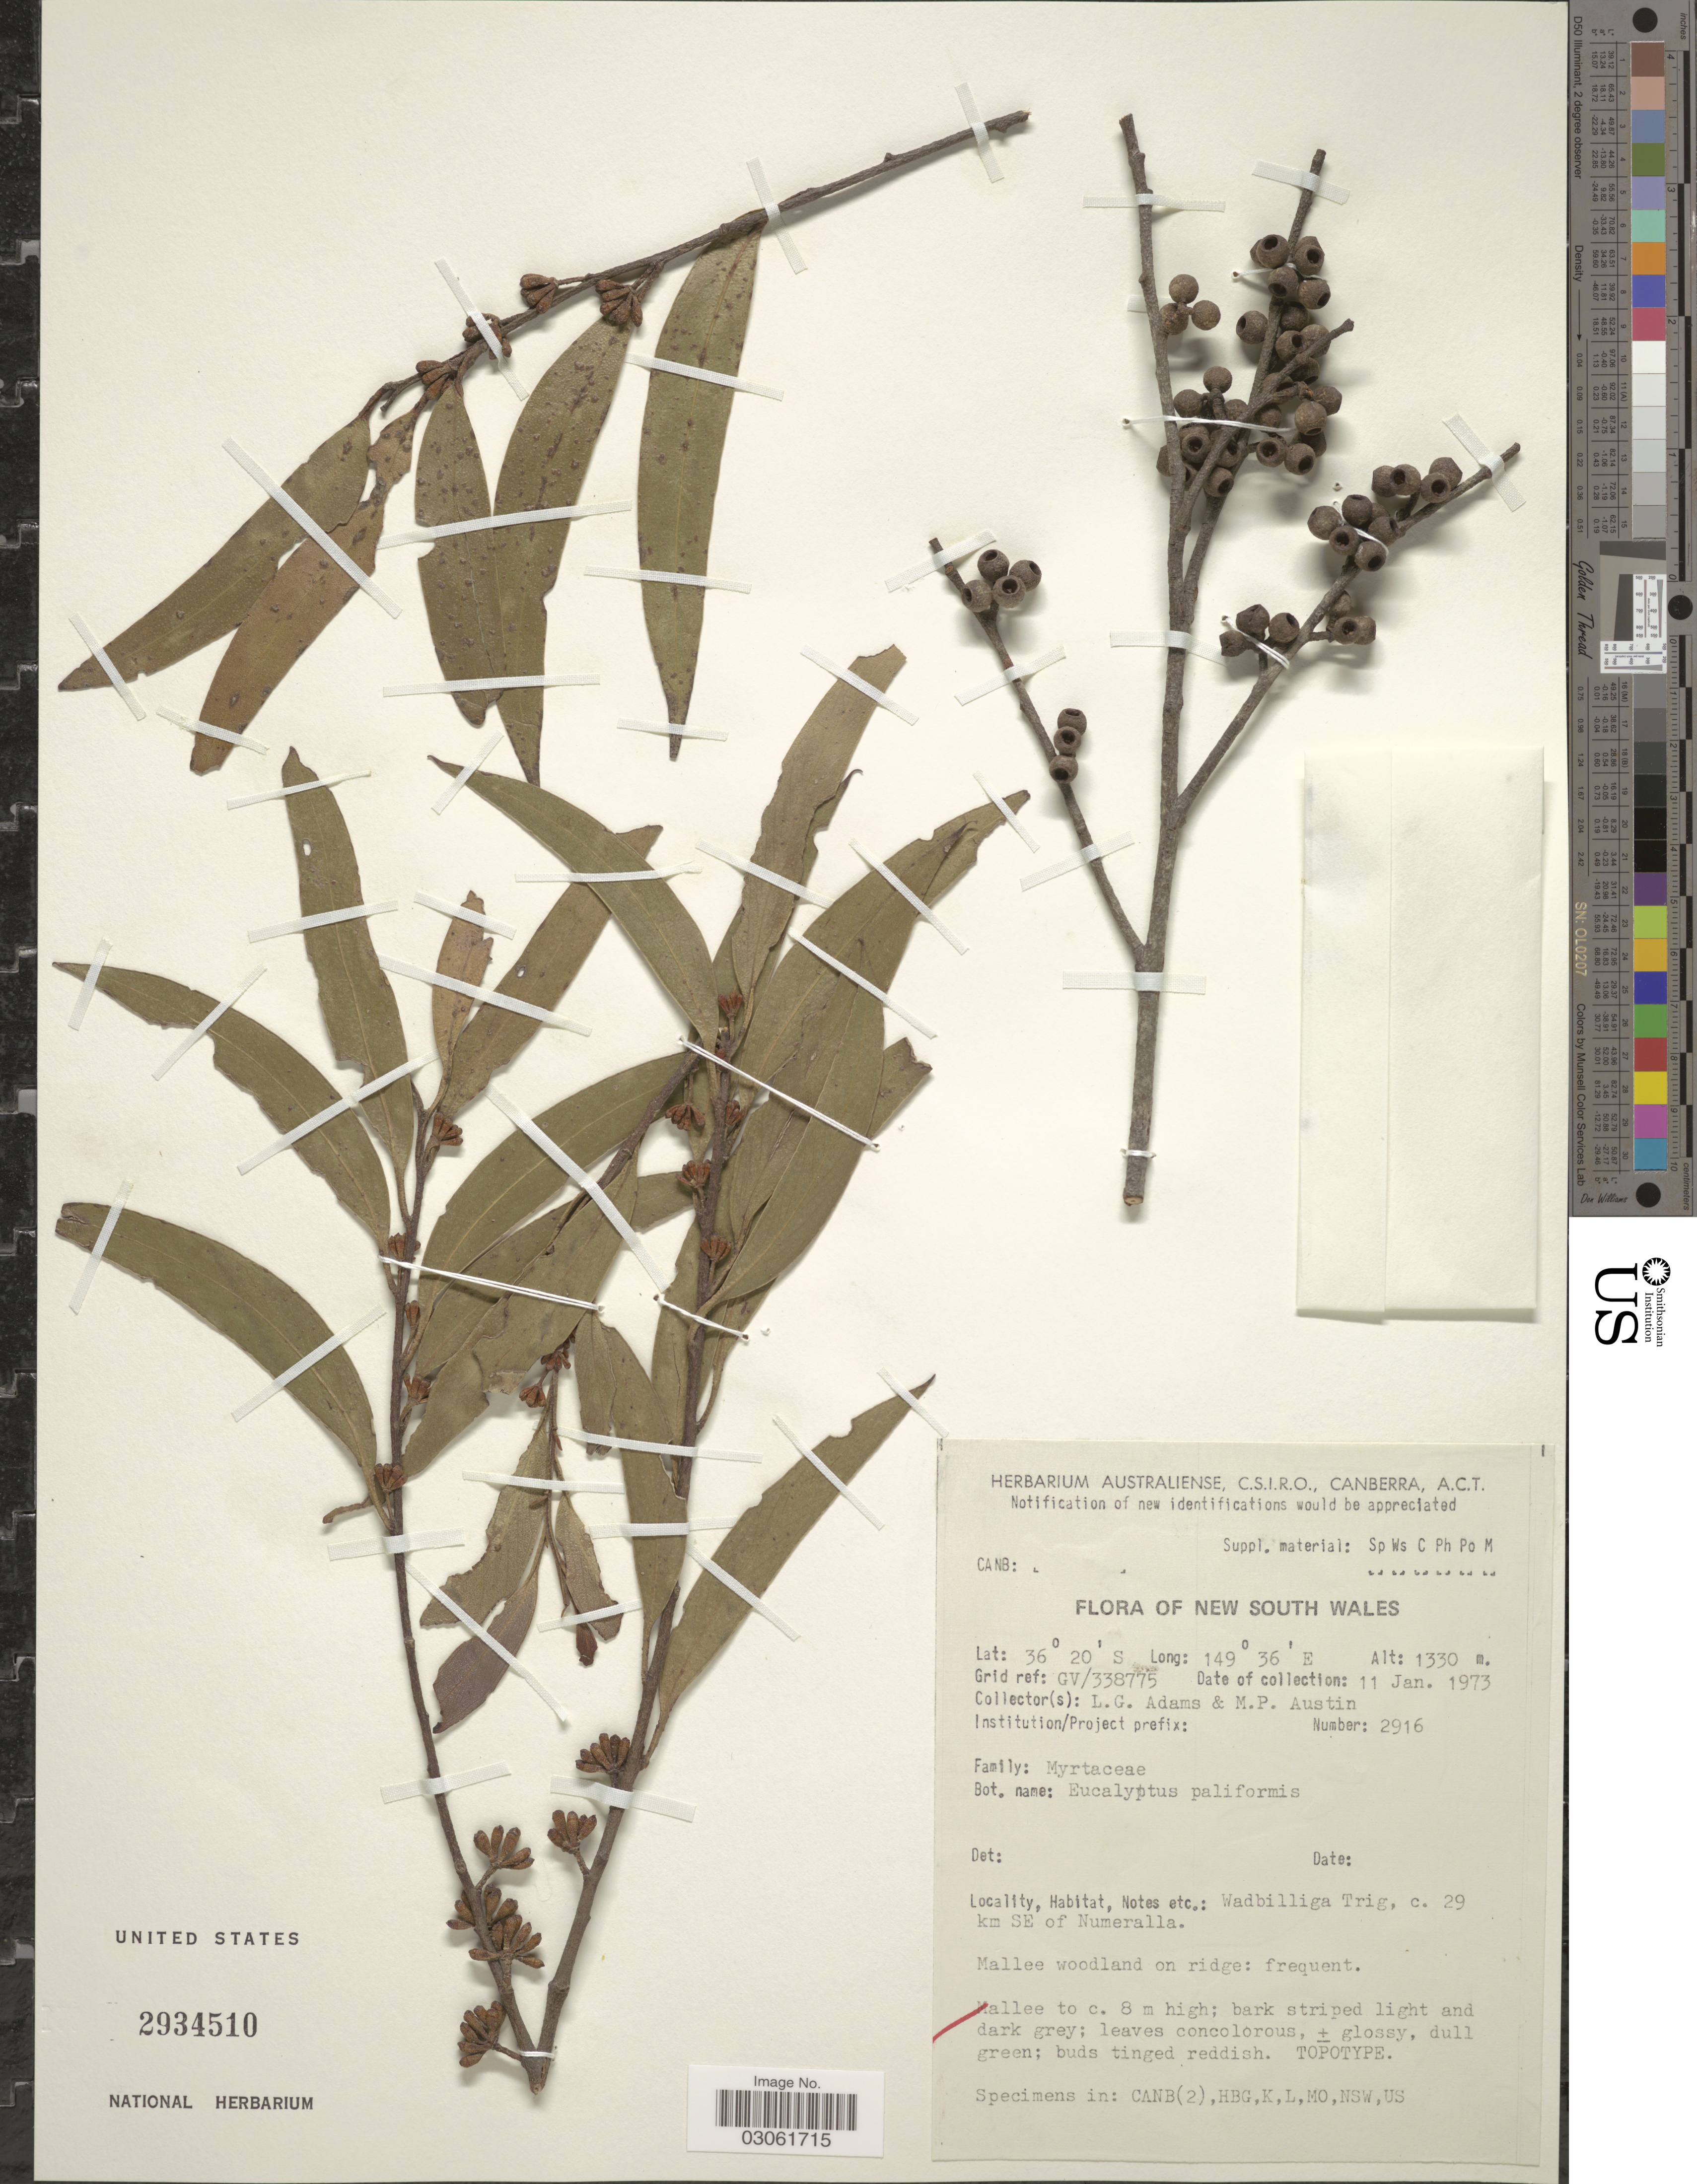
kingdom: Plantae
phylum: Tracheophyta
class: Magnoliopsida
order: Myrtales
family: Myrtaceae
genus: Eucalyptus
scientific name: Eucalyptus paliformis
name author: L.A.S. Johnson & Blaxell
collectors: L. G. Adams & M. Austin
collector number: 2916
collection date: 1973-01-11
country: Australia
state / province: New South Wales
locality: Gird ref: GV/338775. Wadbilliga Trig, c. 29 km SE of Numeralla.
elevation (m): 1330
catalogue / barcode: US 2934510